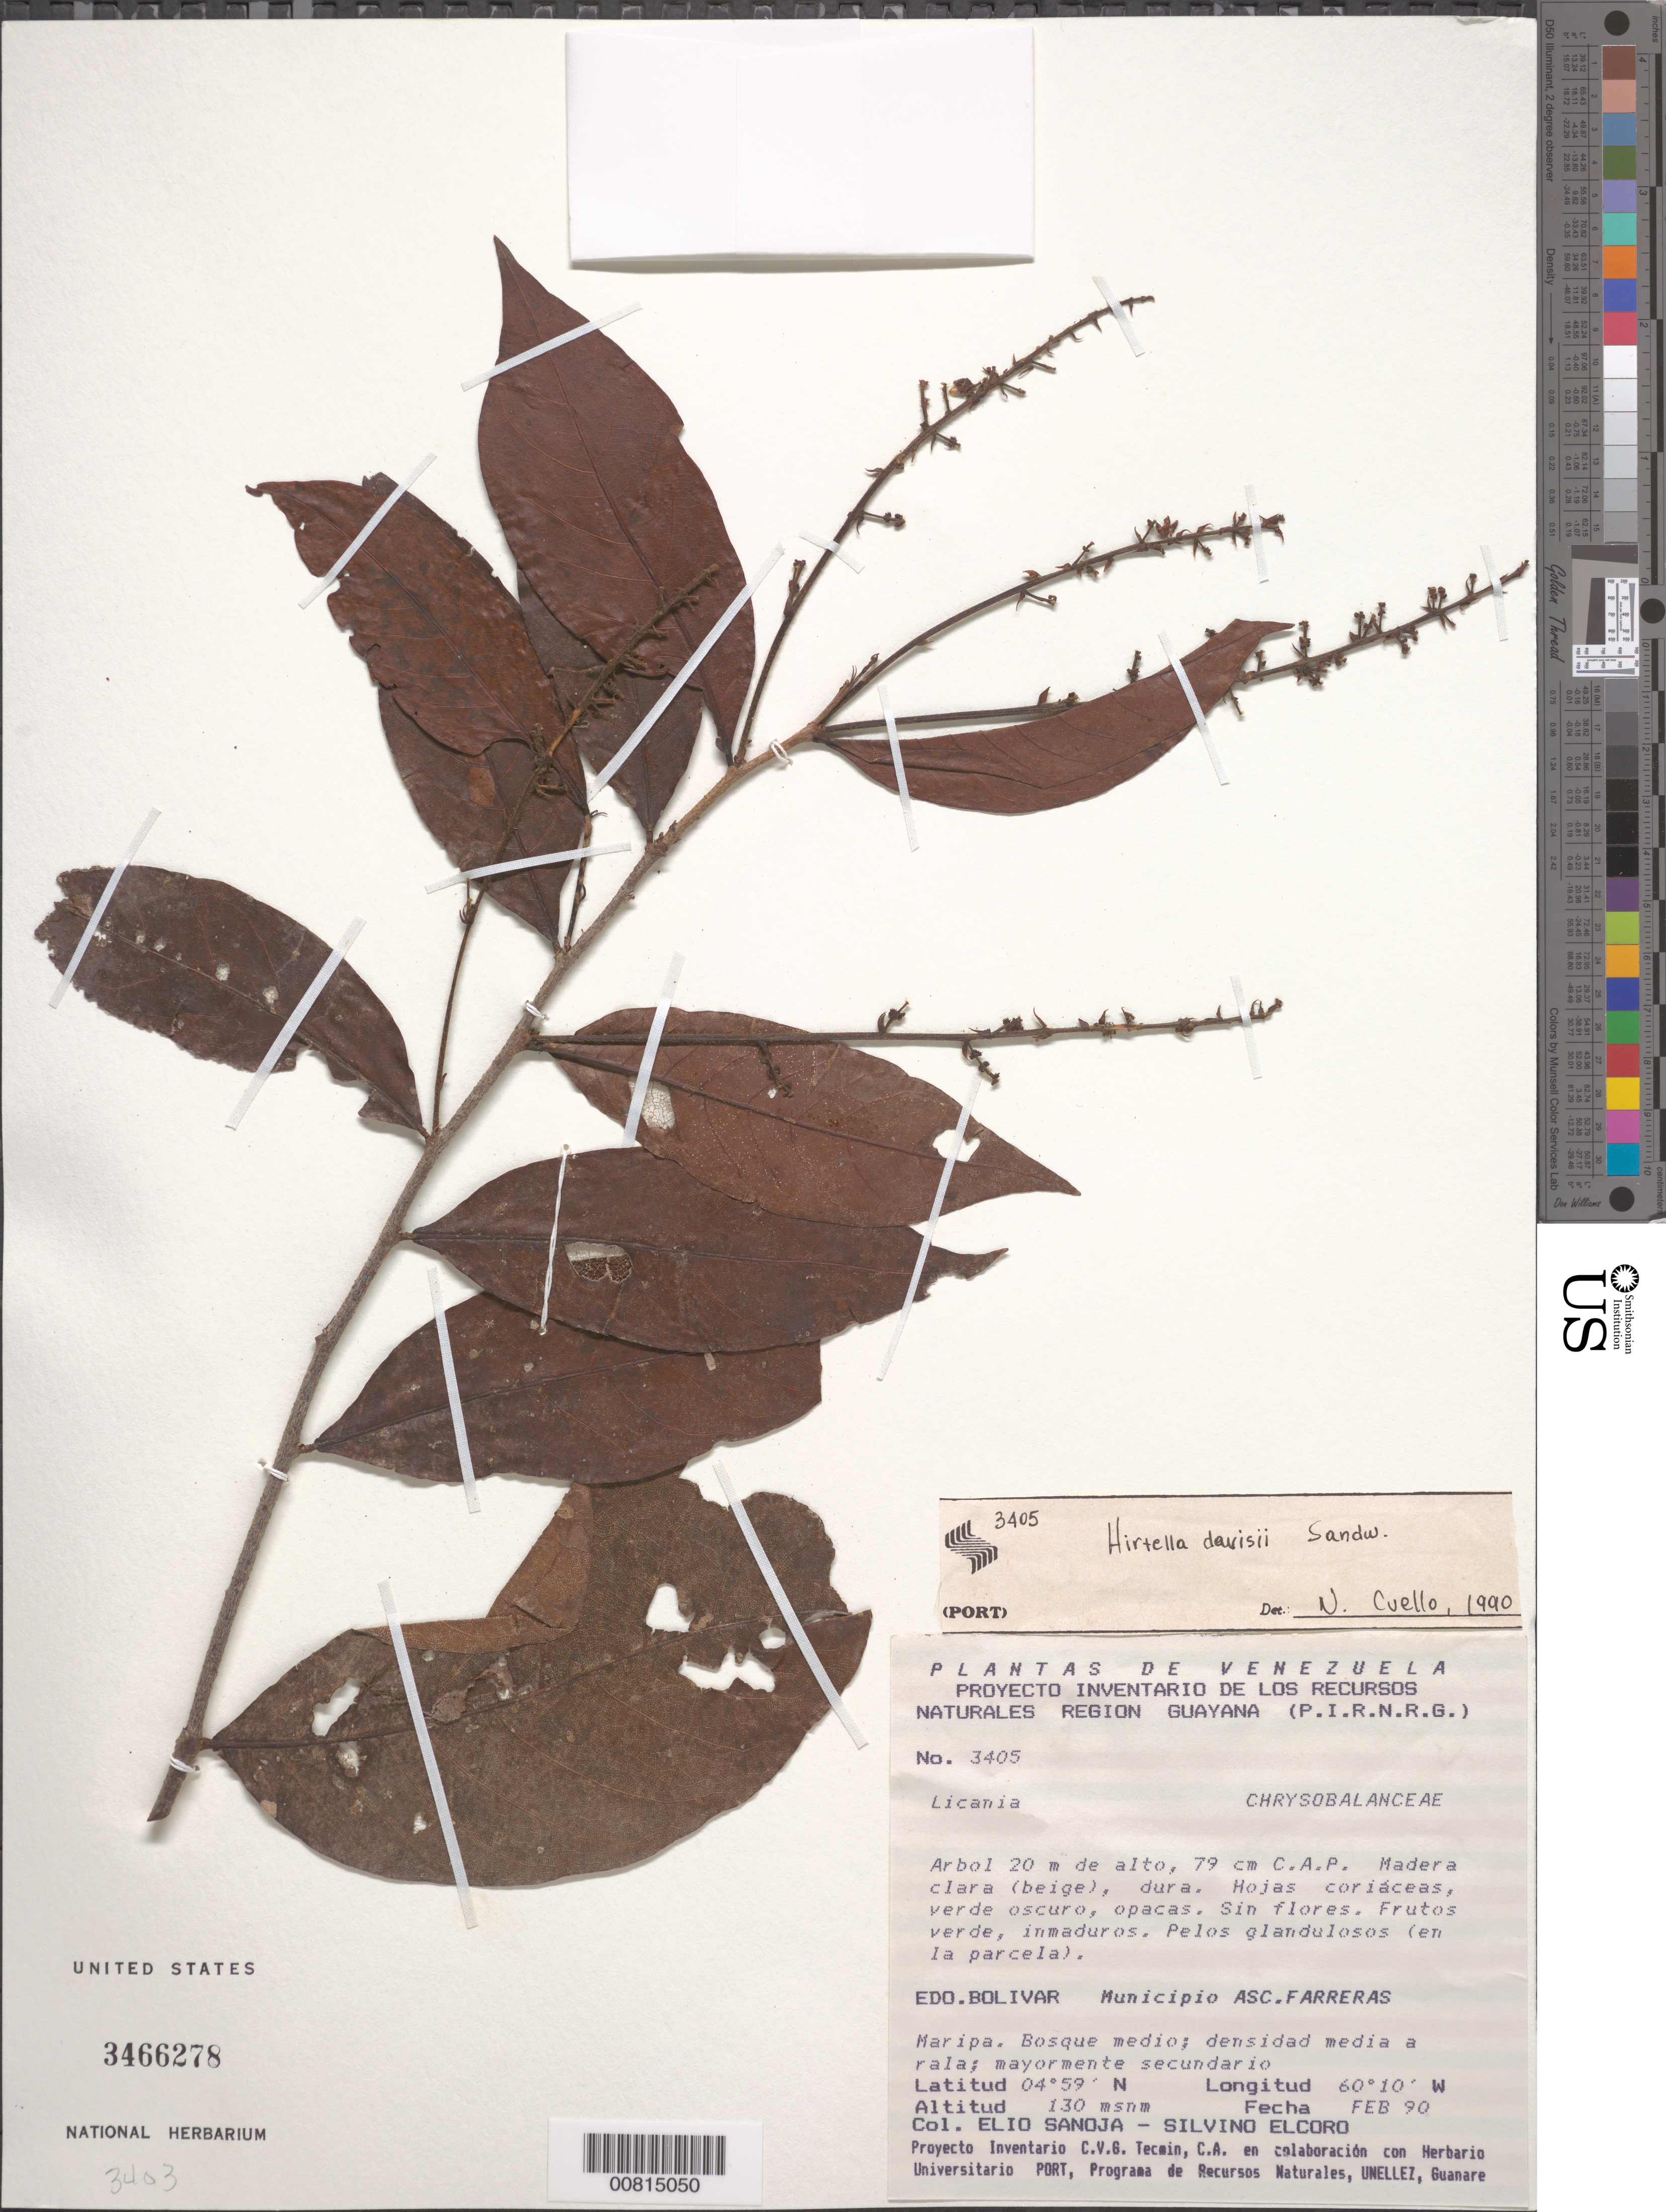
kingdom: Plantae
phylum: Tracheophyta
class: Magnoliopsida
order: Malpighiales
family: Chrysobalanaceae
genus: Hirtella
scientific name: Hirtella davisii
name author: Sandwith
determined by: Cuello, Nidia L.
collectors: E. Sanoja & S. Elcoro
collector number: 3405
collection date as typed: Feb-90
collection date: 1990-02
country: Venezuela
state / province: Bolívar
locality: Mun. Asc. Farreras; Maripa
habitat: Bosque medio; densidad media a rala; mayormente secundario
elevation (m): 130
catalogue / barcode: US 3466278